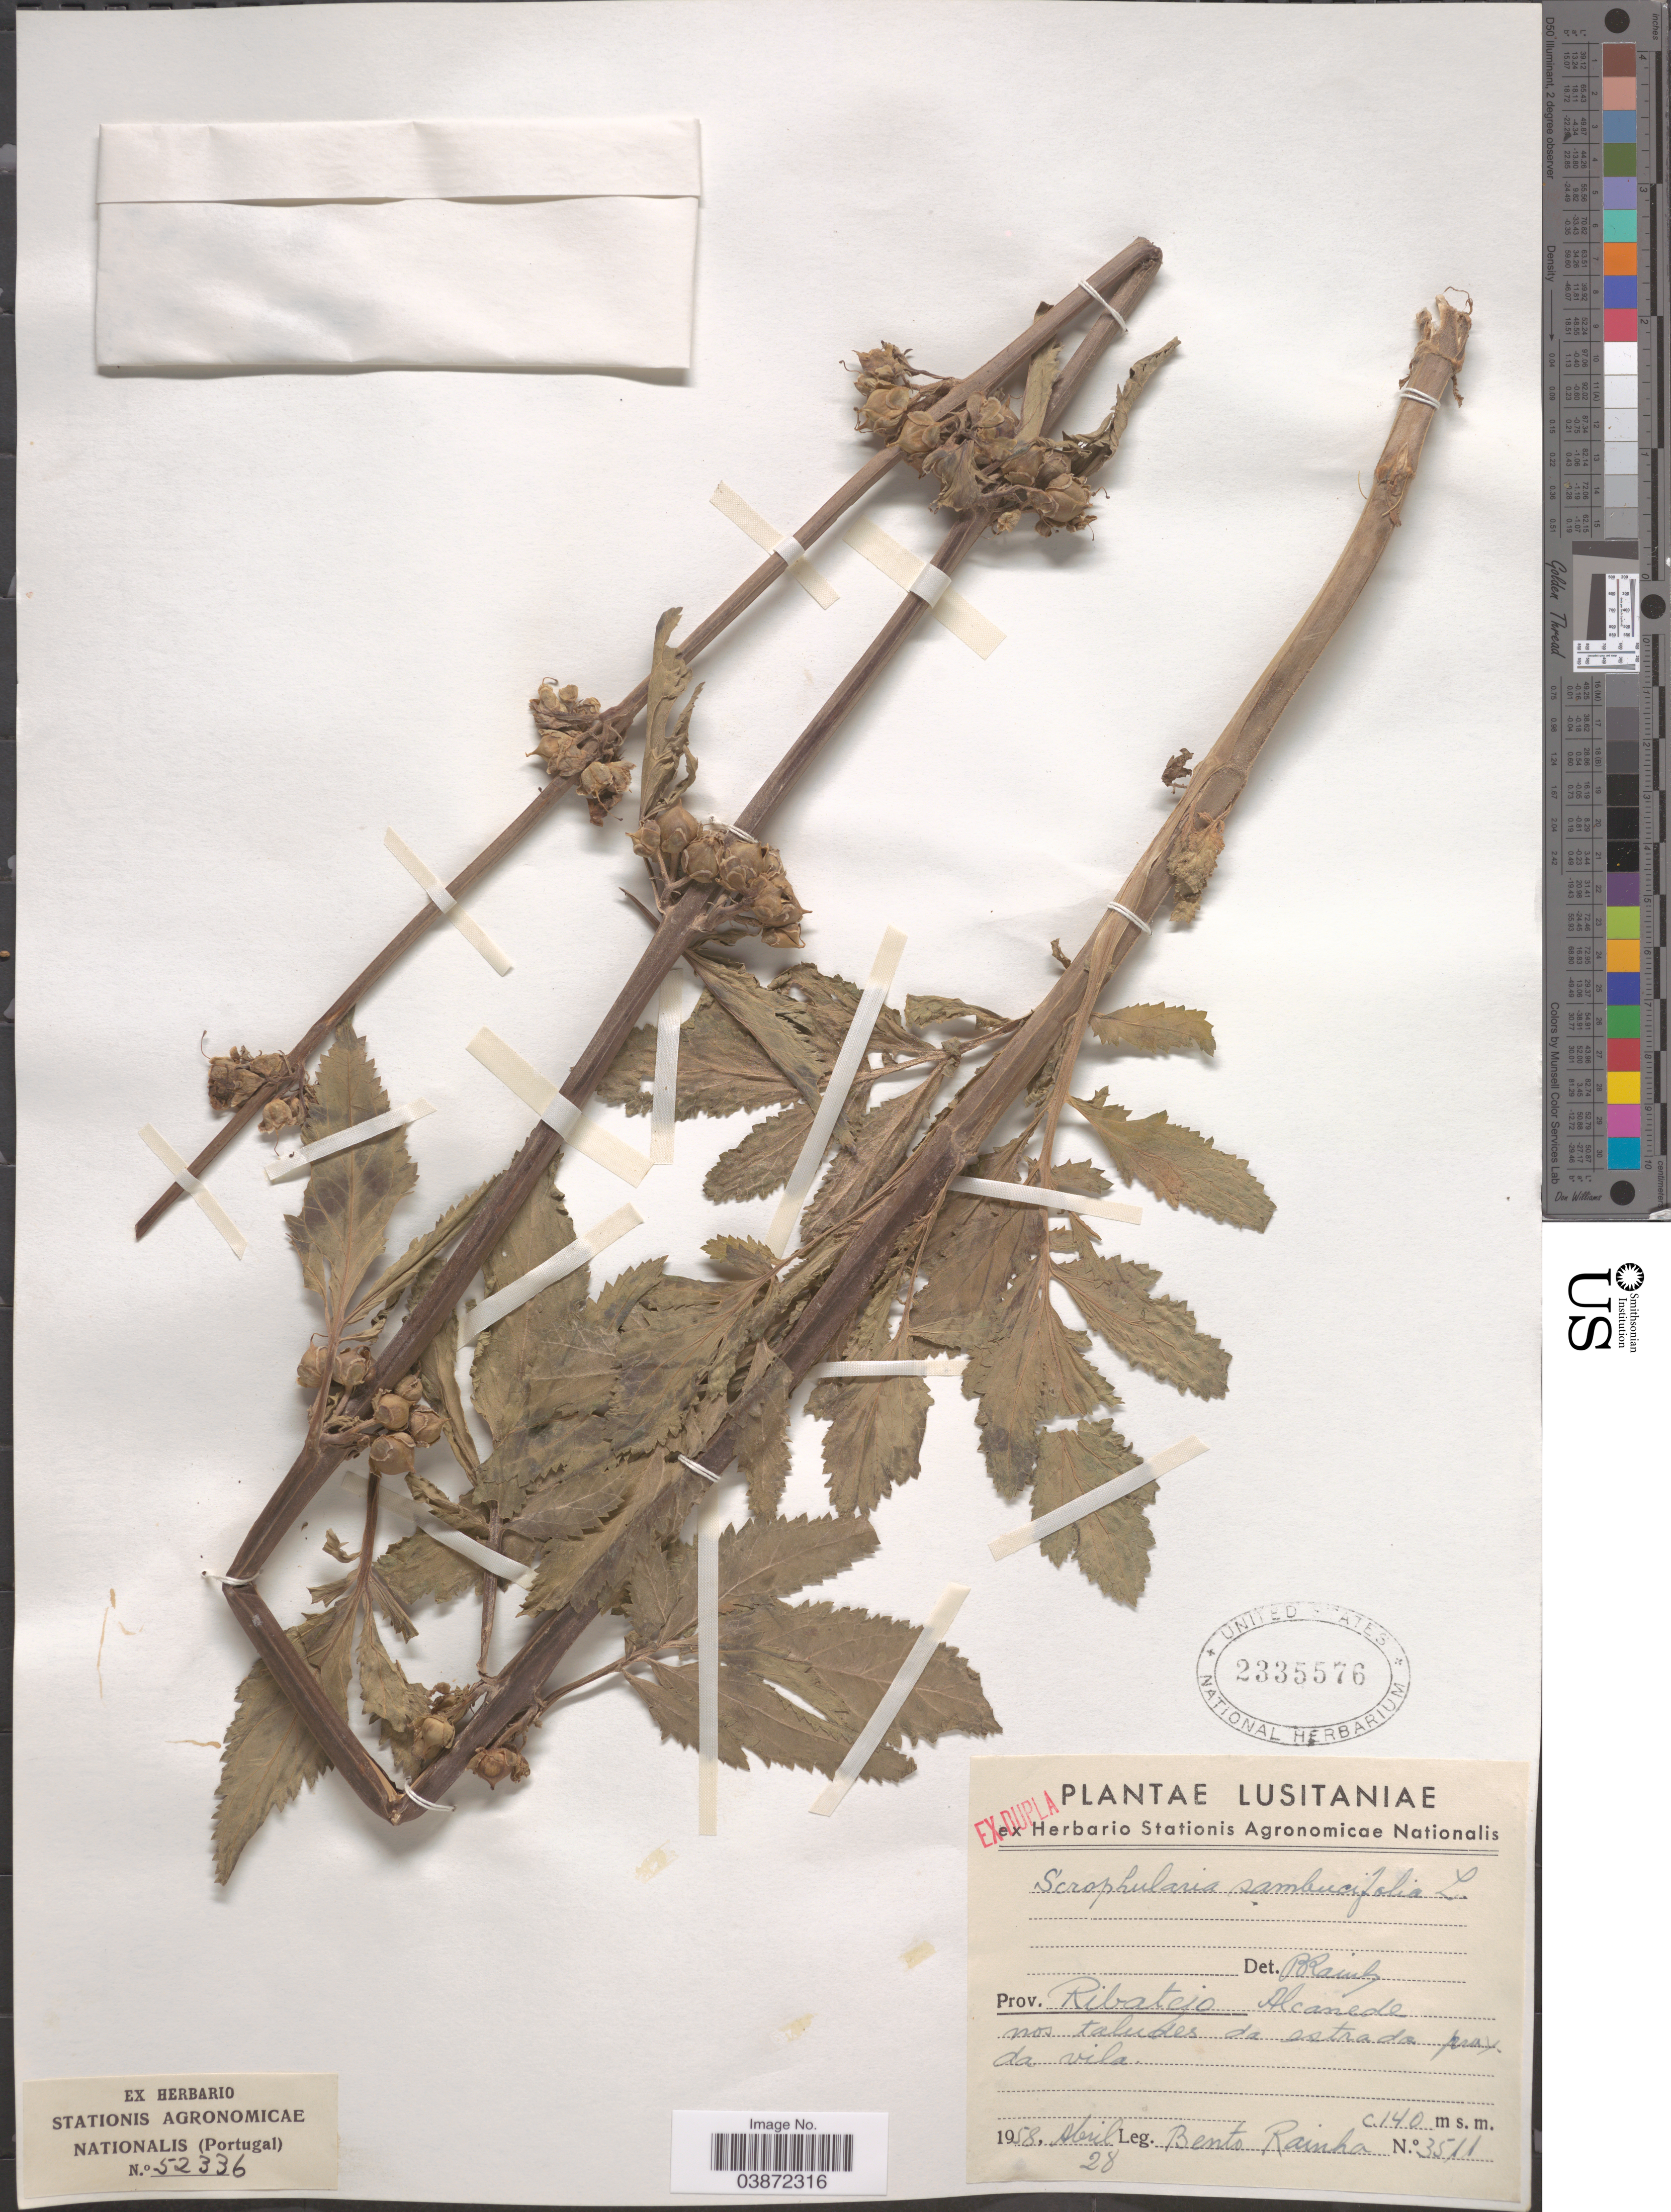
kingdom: Plantae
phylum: Tracheophyta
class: Magnoliopsida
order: Lamiales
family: Scrophulariaceae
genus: Scrophularia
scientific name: Scrophularia sambucifolia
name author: L.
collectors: B. Rainha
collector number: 3511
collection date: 1958-04-28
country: Portugal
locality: Lusitanae. Prov. Ribatcio. Alcanede nos taludes da estrada prox [interpreted] da vila.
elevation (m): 140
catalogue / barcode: US 2335576